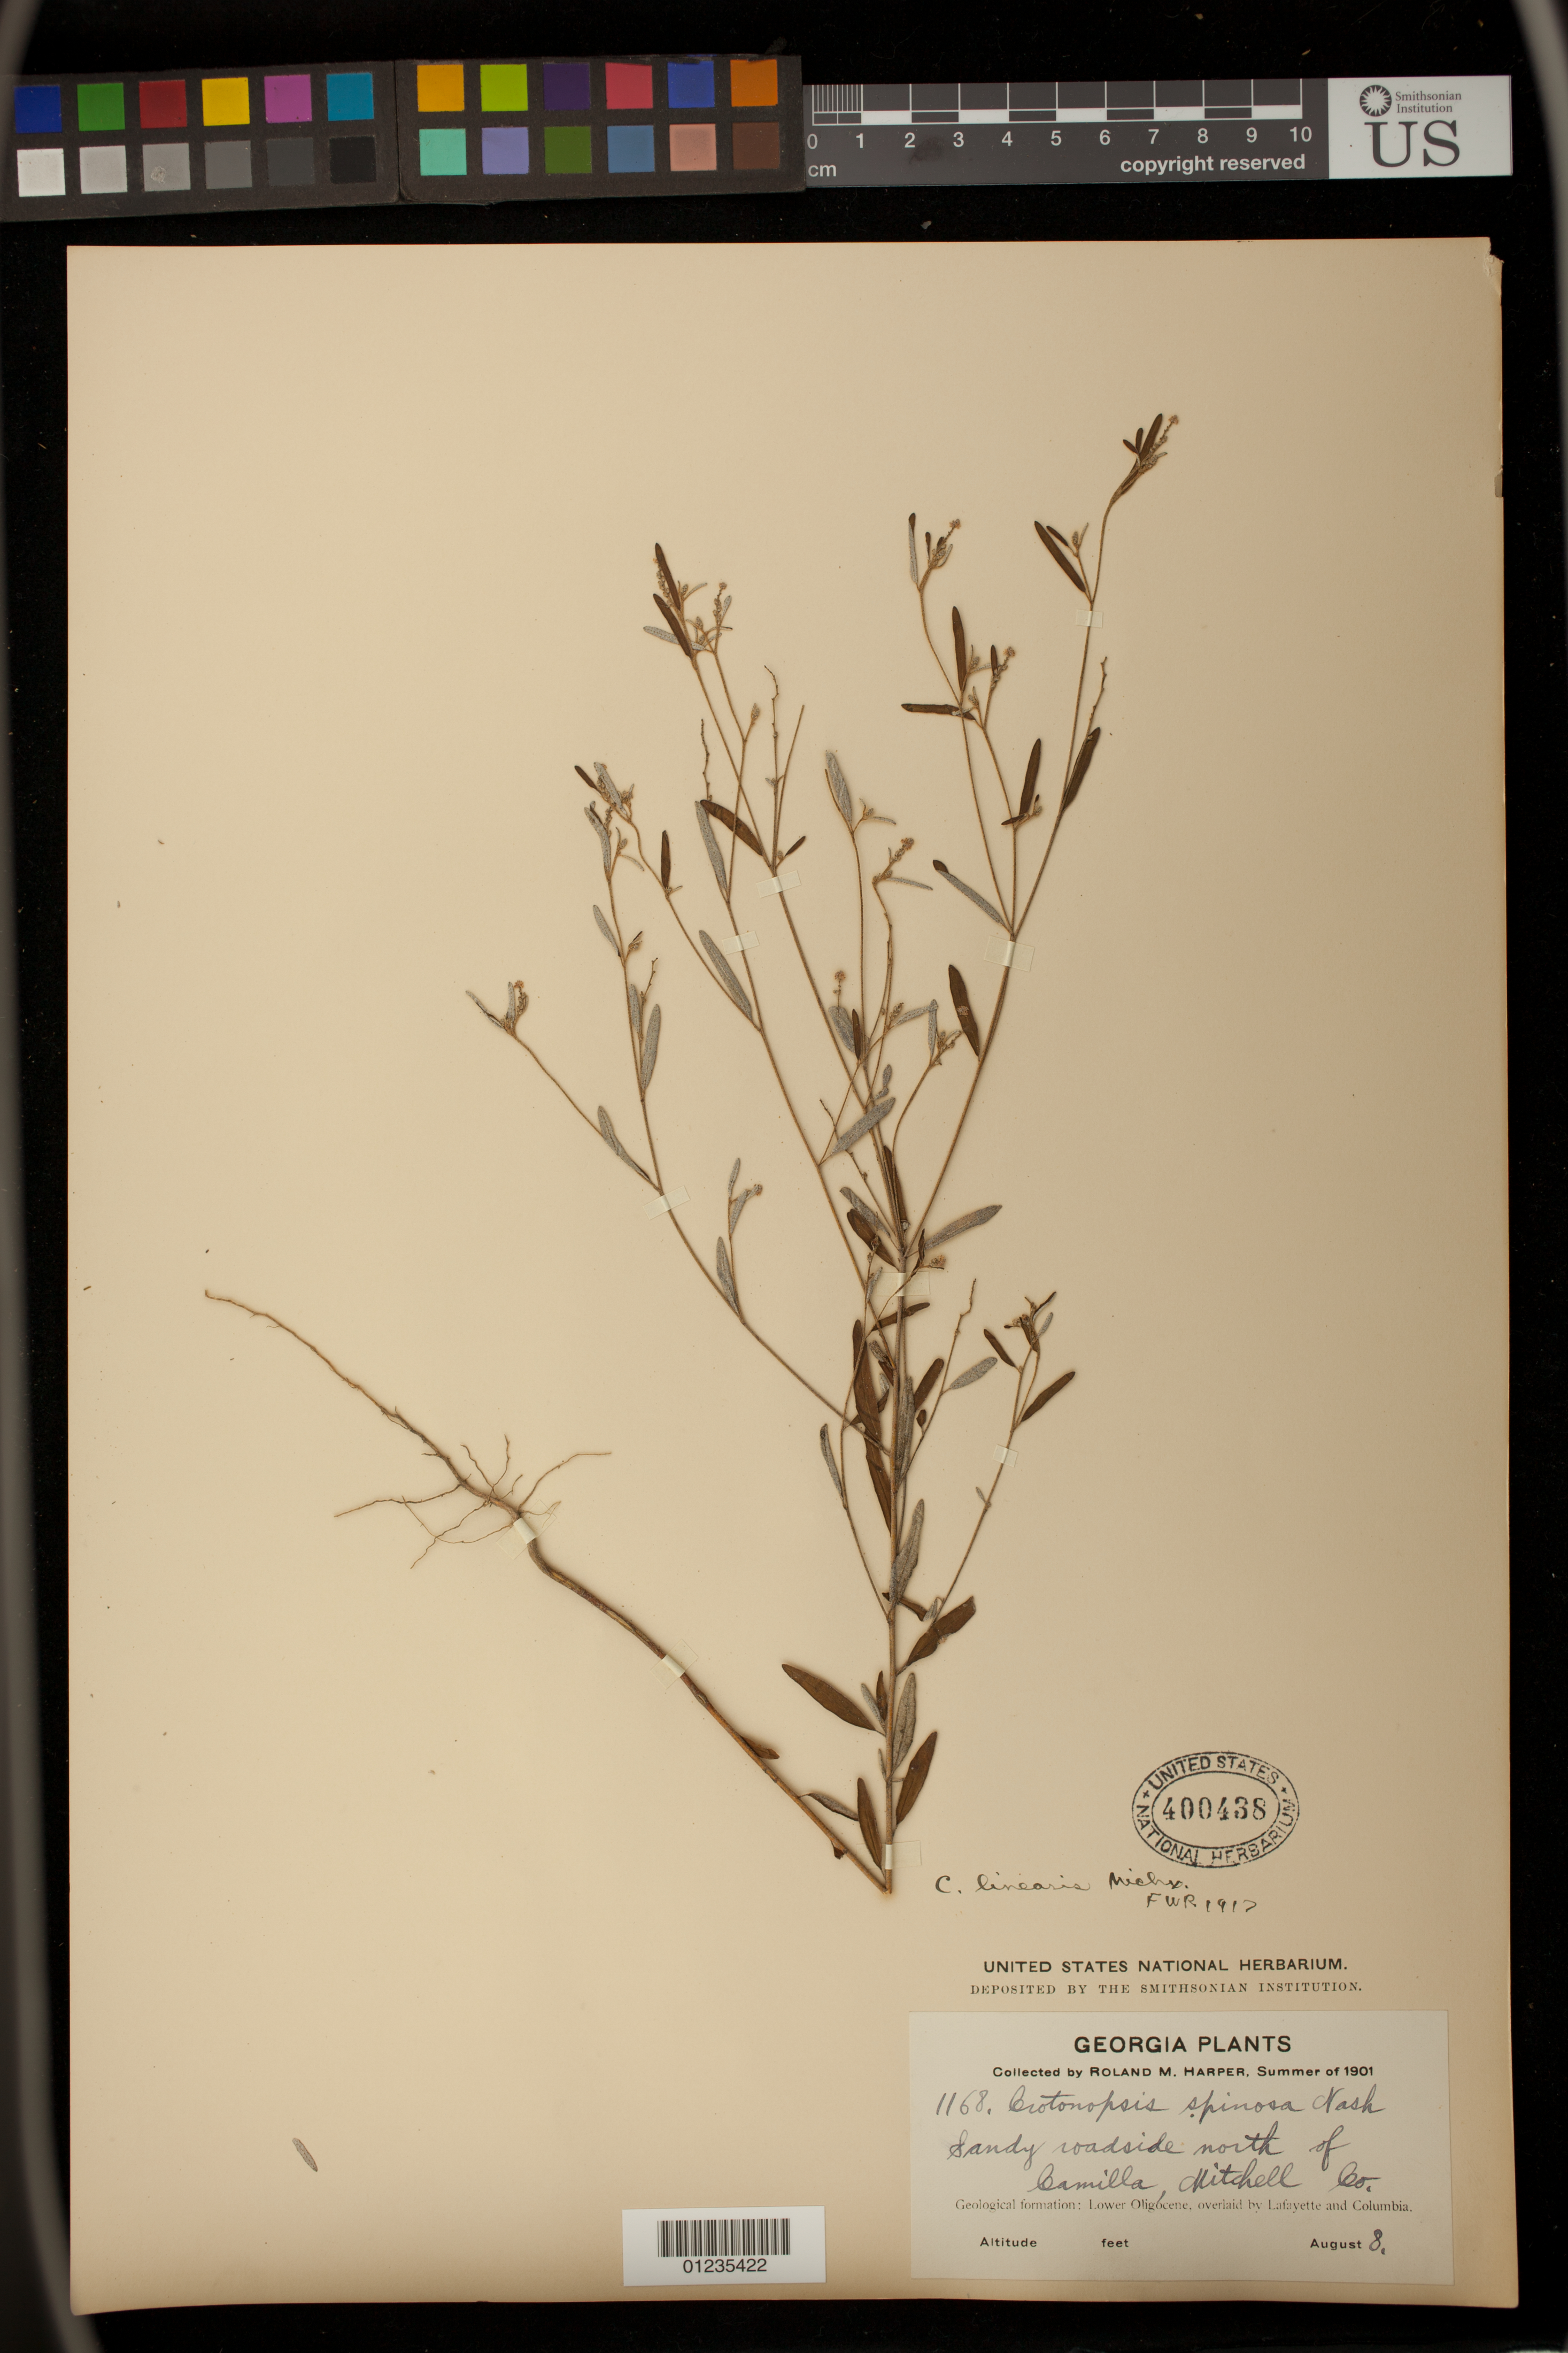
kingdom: Plantae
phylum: Tracheophyta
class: Magnoliopsida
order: Malpighiales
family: Euphorbiaceae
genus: Crotonopsis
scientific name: Crotonopsis linearis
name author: Michx.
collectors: R. M. Harper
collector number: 1168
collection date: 1901-08-08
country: United States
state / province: Georgia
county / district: Mitchell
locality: Sandy roadside north of Camilla.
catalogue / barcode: US 400438